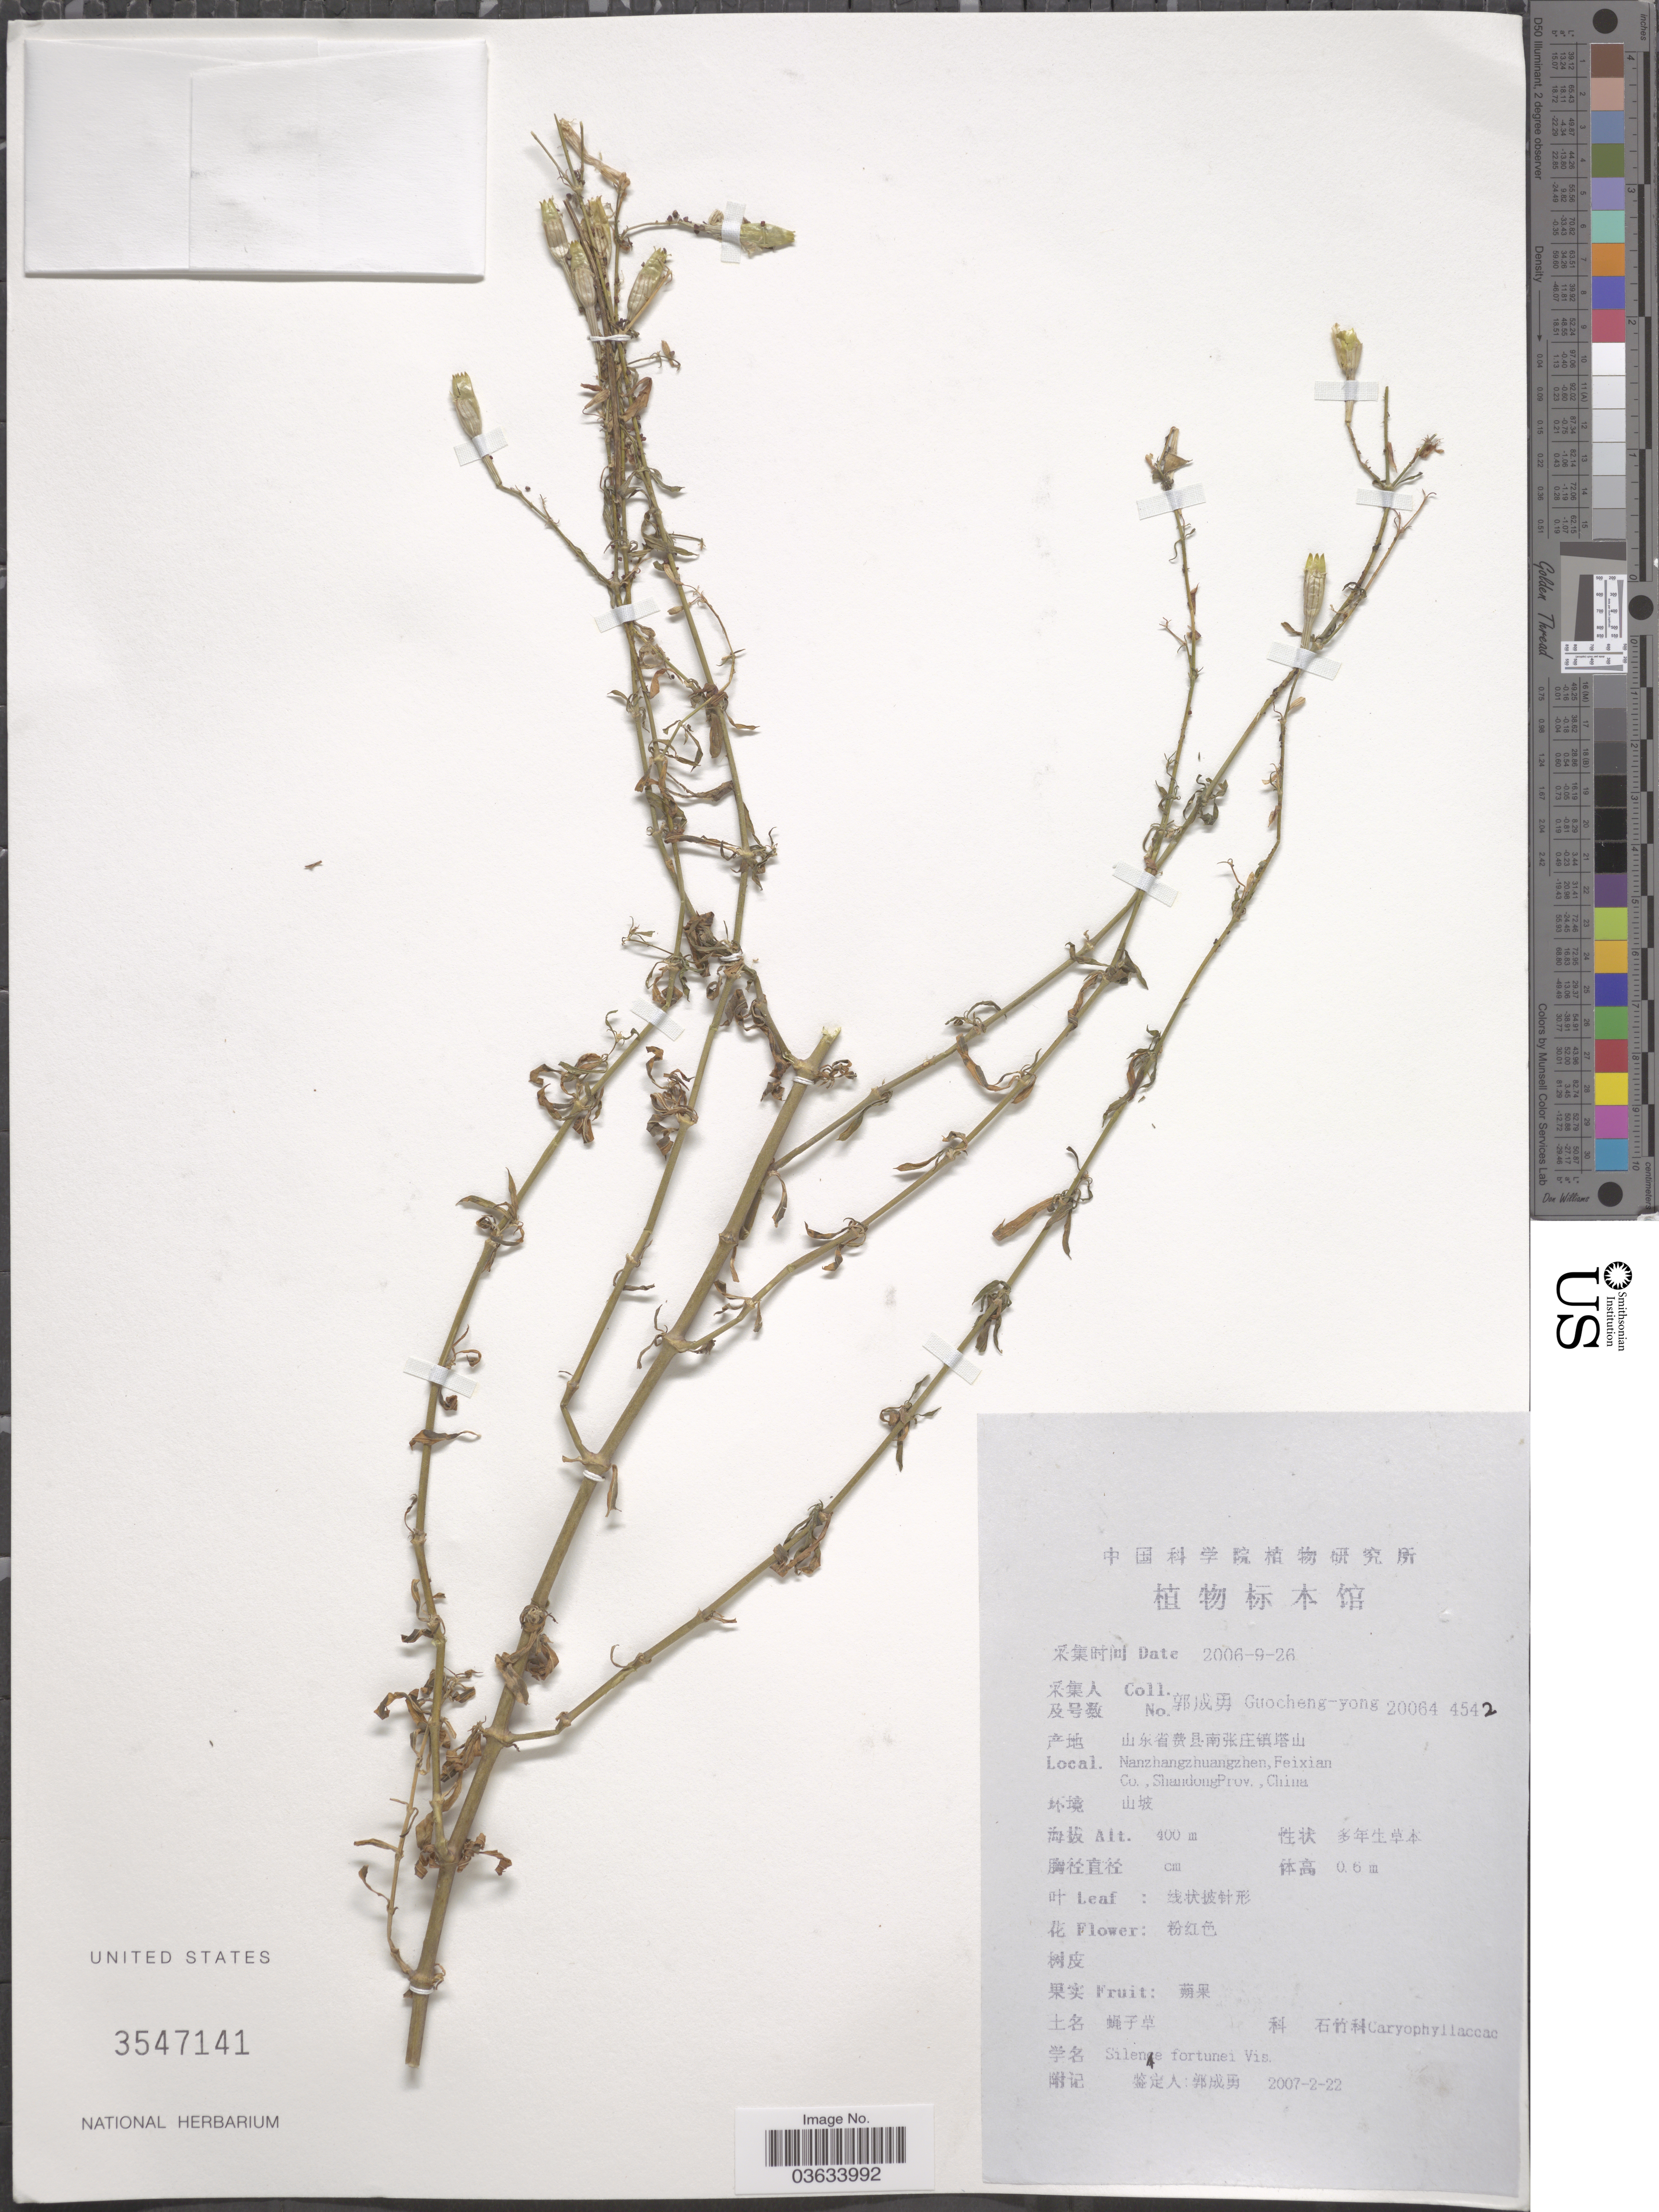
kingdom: Plantae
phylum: Tracheophyta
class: Magnoliopsida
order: Caryophyllales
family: Caryophyllaceae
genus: Silene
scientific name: Silene fortunei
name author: Vis.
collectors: Guo cheng-yong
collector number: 20064 454 2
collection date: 2006-09-26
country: China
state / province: Shandong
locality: Nanzhangzhuangzhen, Feixian Co.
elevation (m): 400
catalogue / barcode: US 3547141